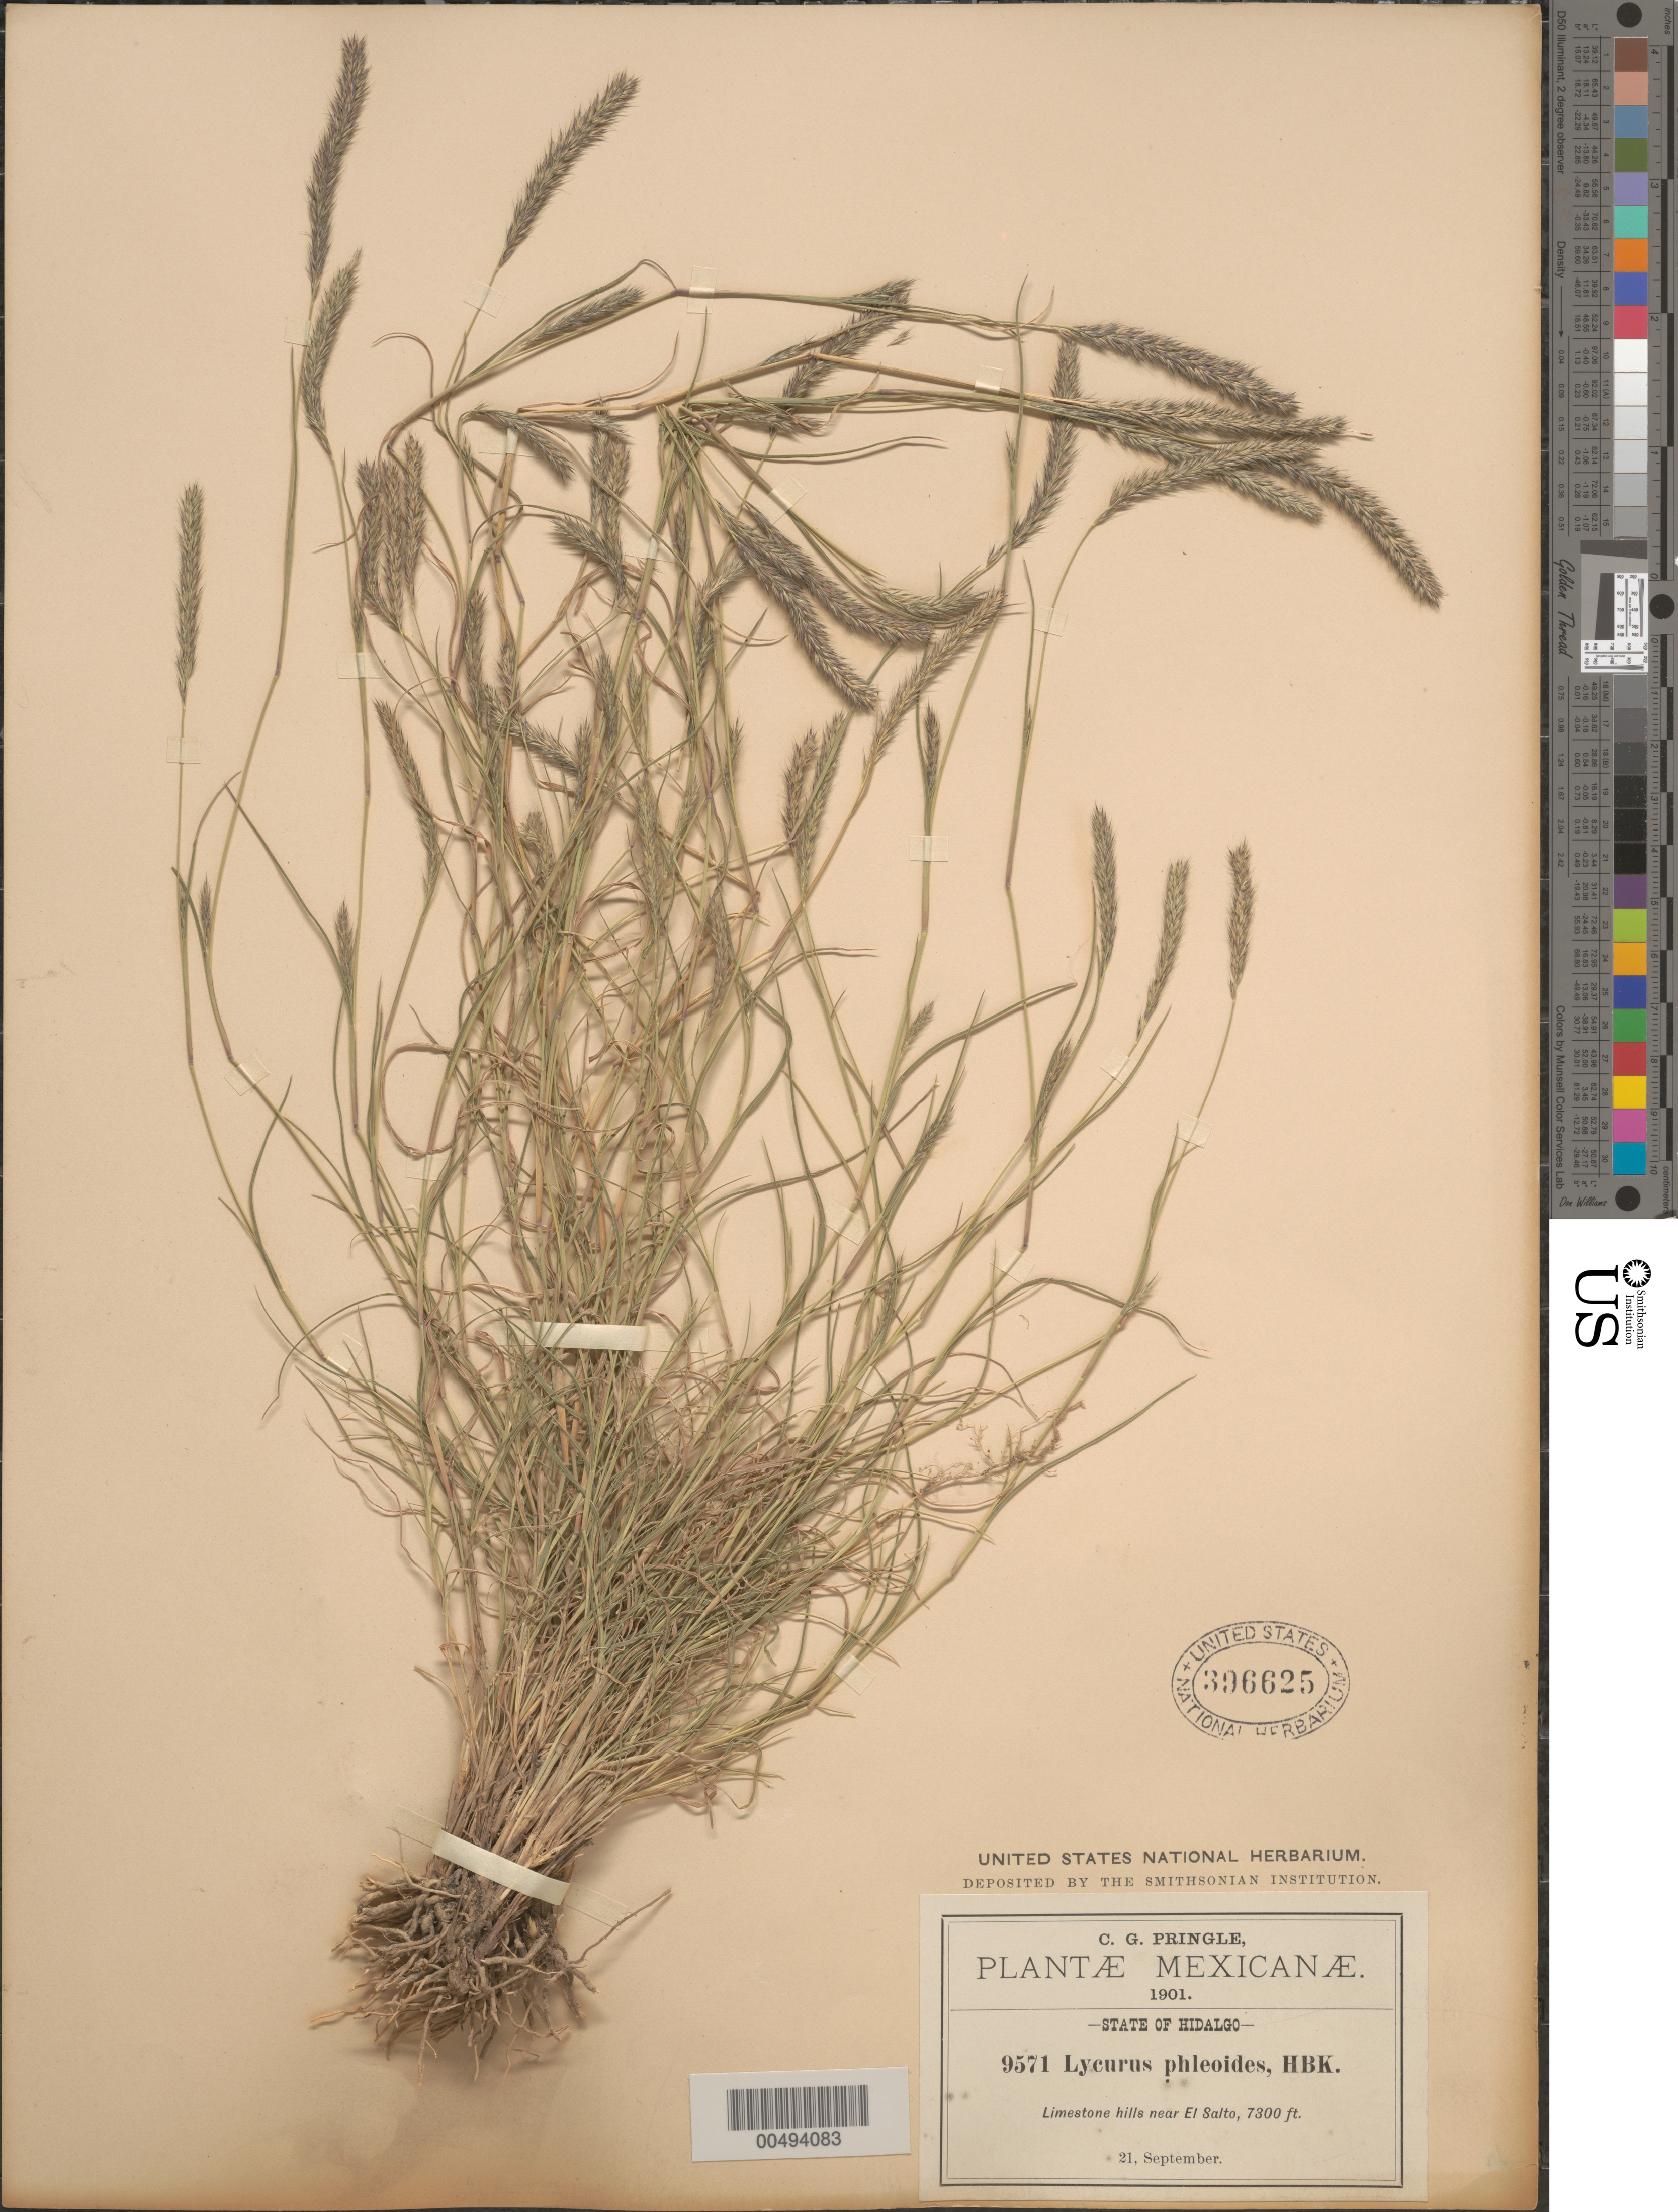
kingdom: Plantae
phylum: Tracheophyta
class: Liliopsida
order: Poales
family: Poaceae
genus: Lycurus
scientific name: Lycurus phleoides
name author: Kunth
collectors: C. G. Pringle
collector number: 9571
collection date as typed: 21 Sep 1901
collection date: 1901-09-21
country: Mexico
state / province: Hidalgo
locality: Near El Salto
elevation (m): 2225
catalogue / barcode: US 396625